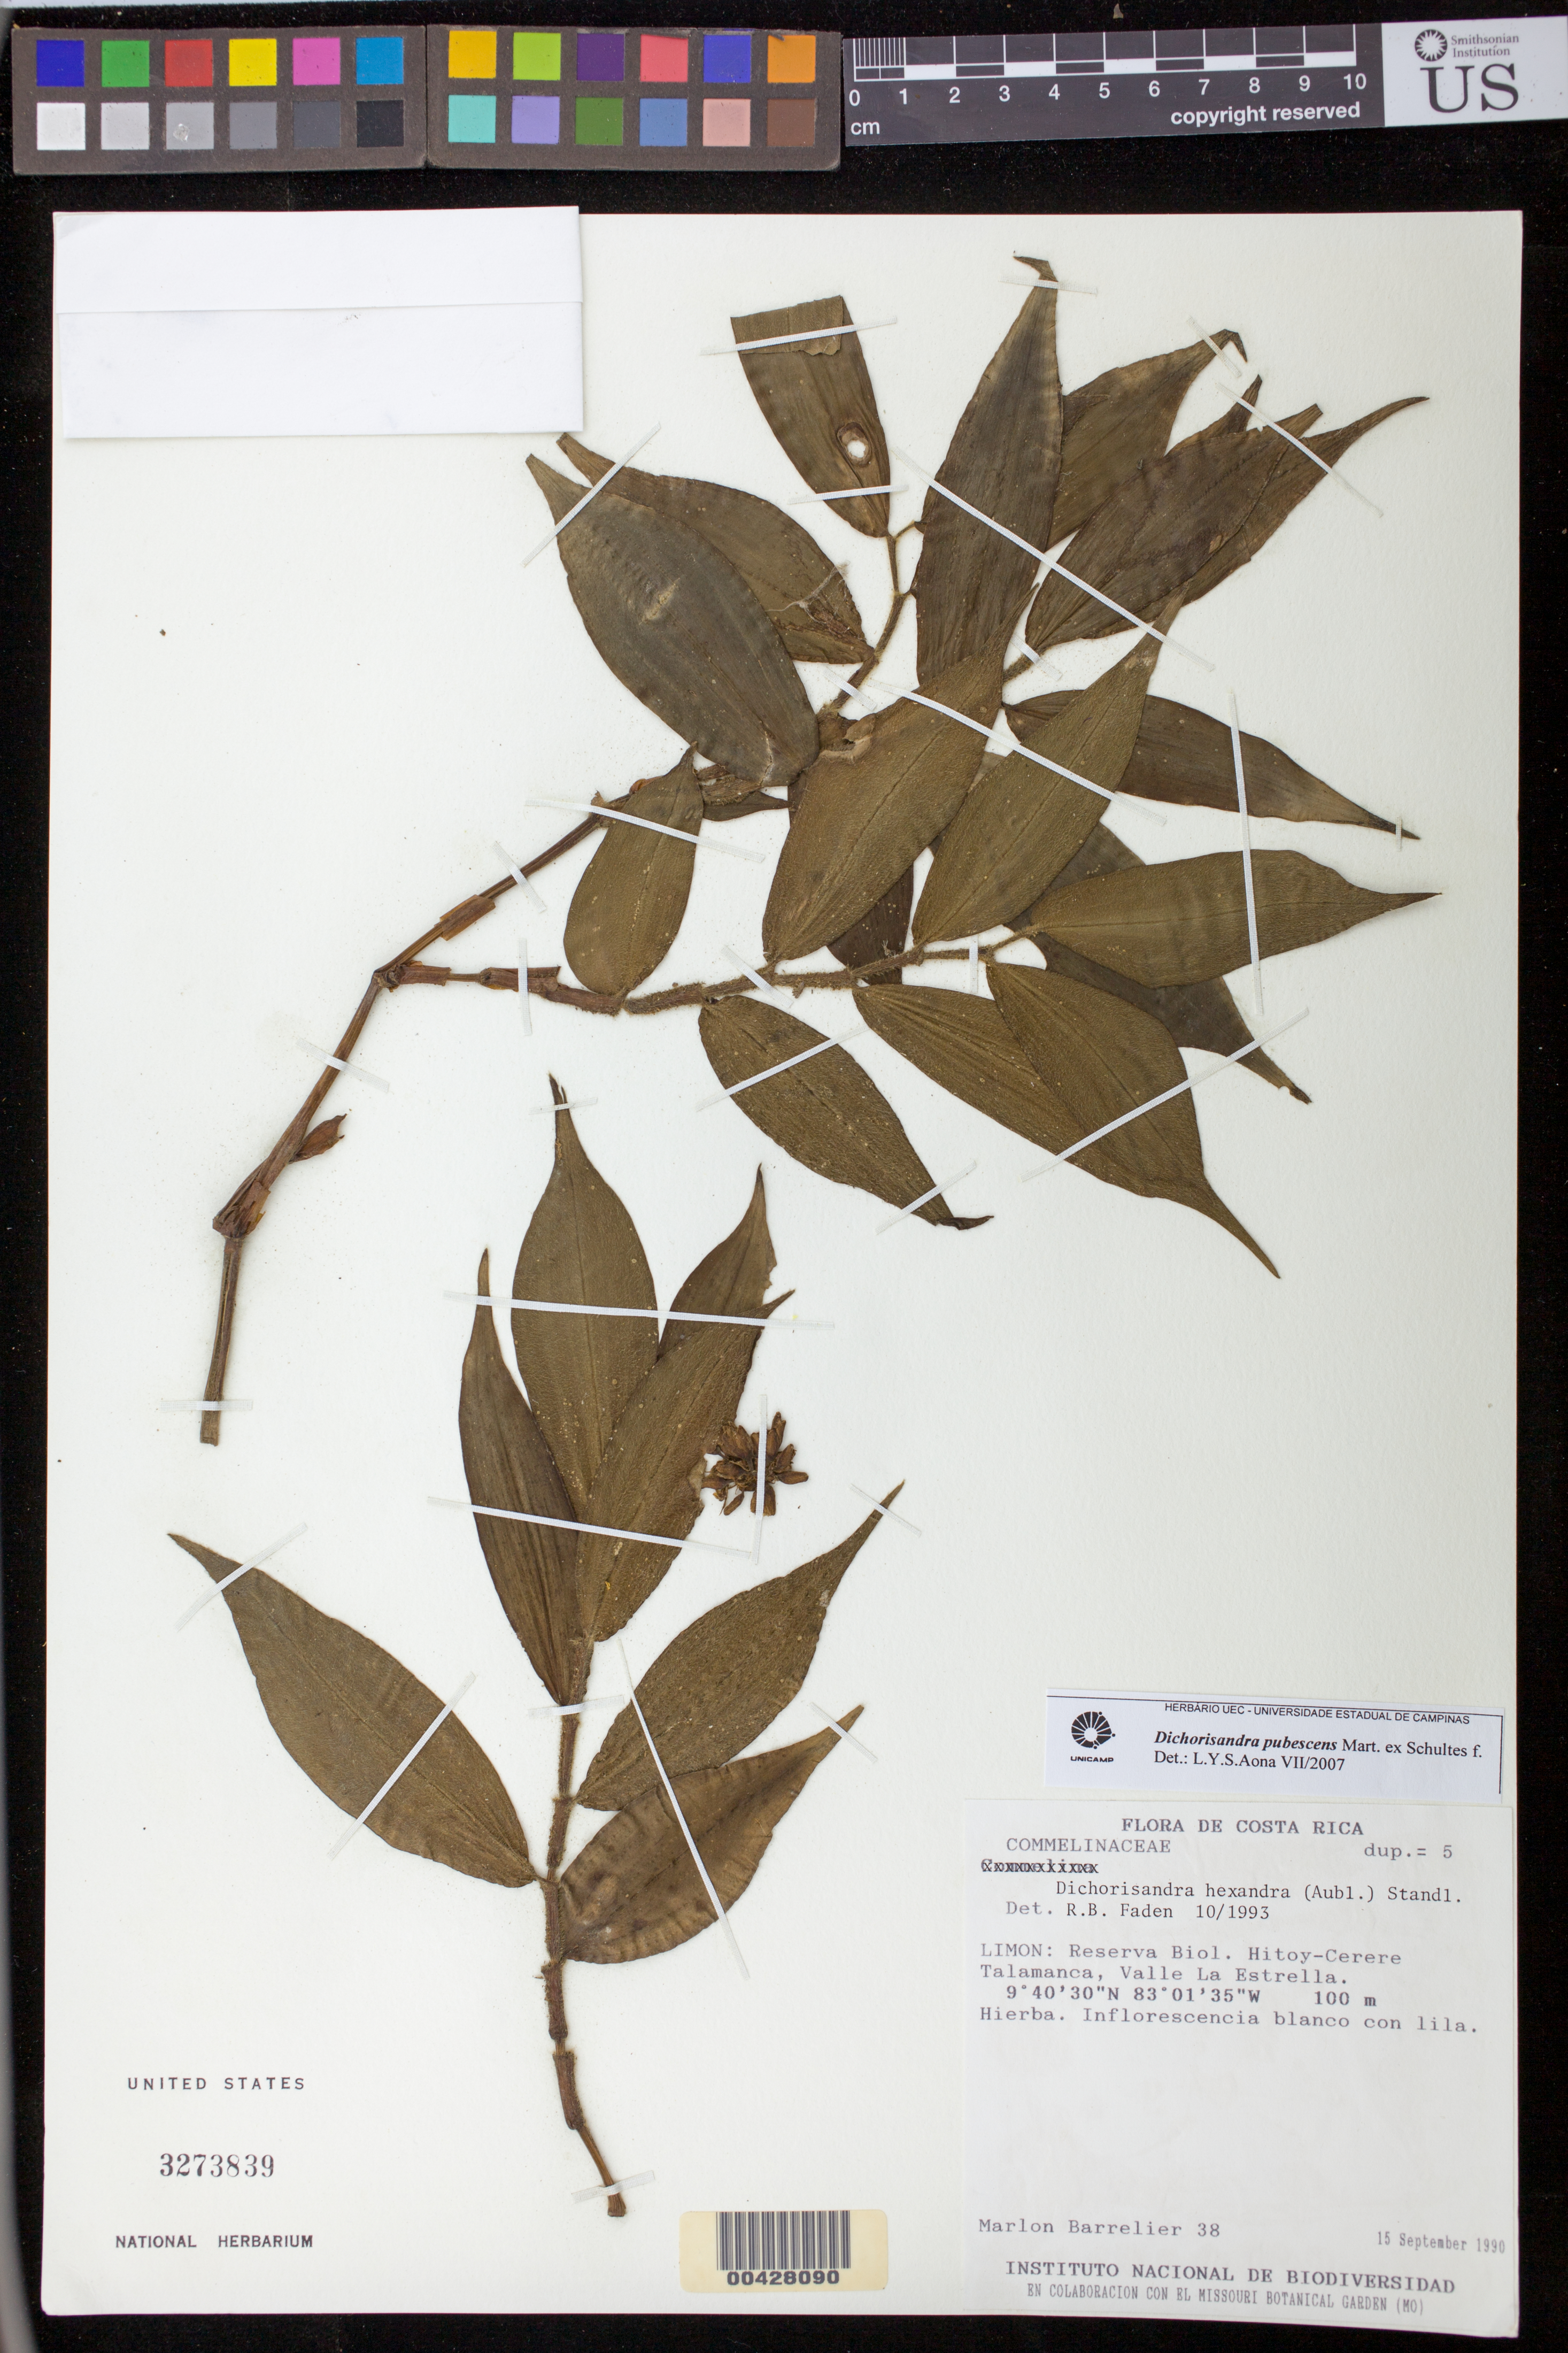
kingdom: Plantae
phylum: Tracheophyta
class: Liliopsida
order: Commelinales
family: Commelinaceae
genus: Dichorisandra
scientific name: Dichorisandra pubescens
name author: Mart.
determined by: Aona, L. Y. S.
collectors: M. Barrelier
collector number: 38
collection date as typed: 15 Sep 1990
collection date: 1990-09-15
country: Costa Rica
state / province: Limón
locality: Talamanca, valle la estrella, hitoy-cerere biological reserve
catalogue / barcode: US 3273839